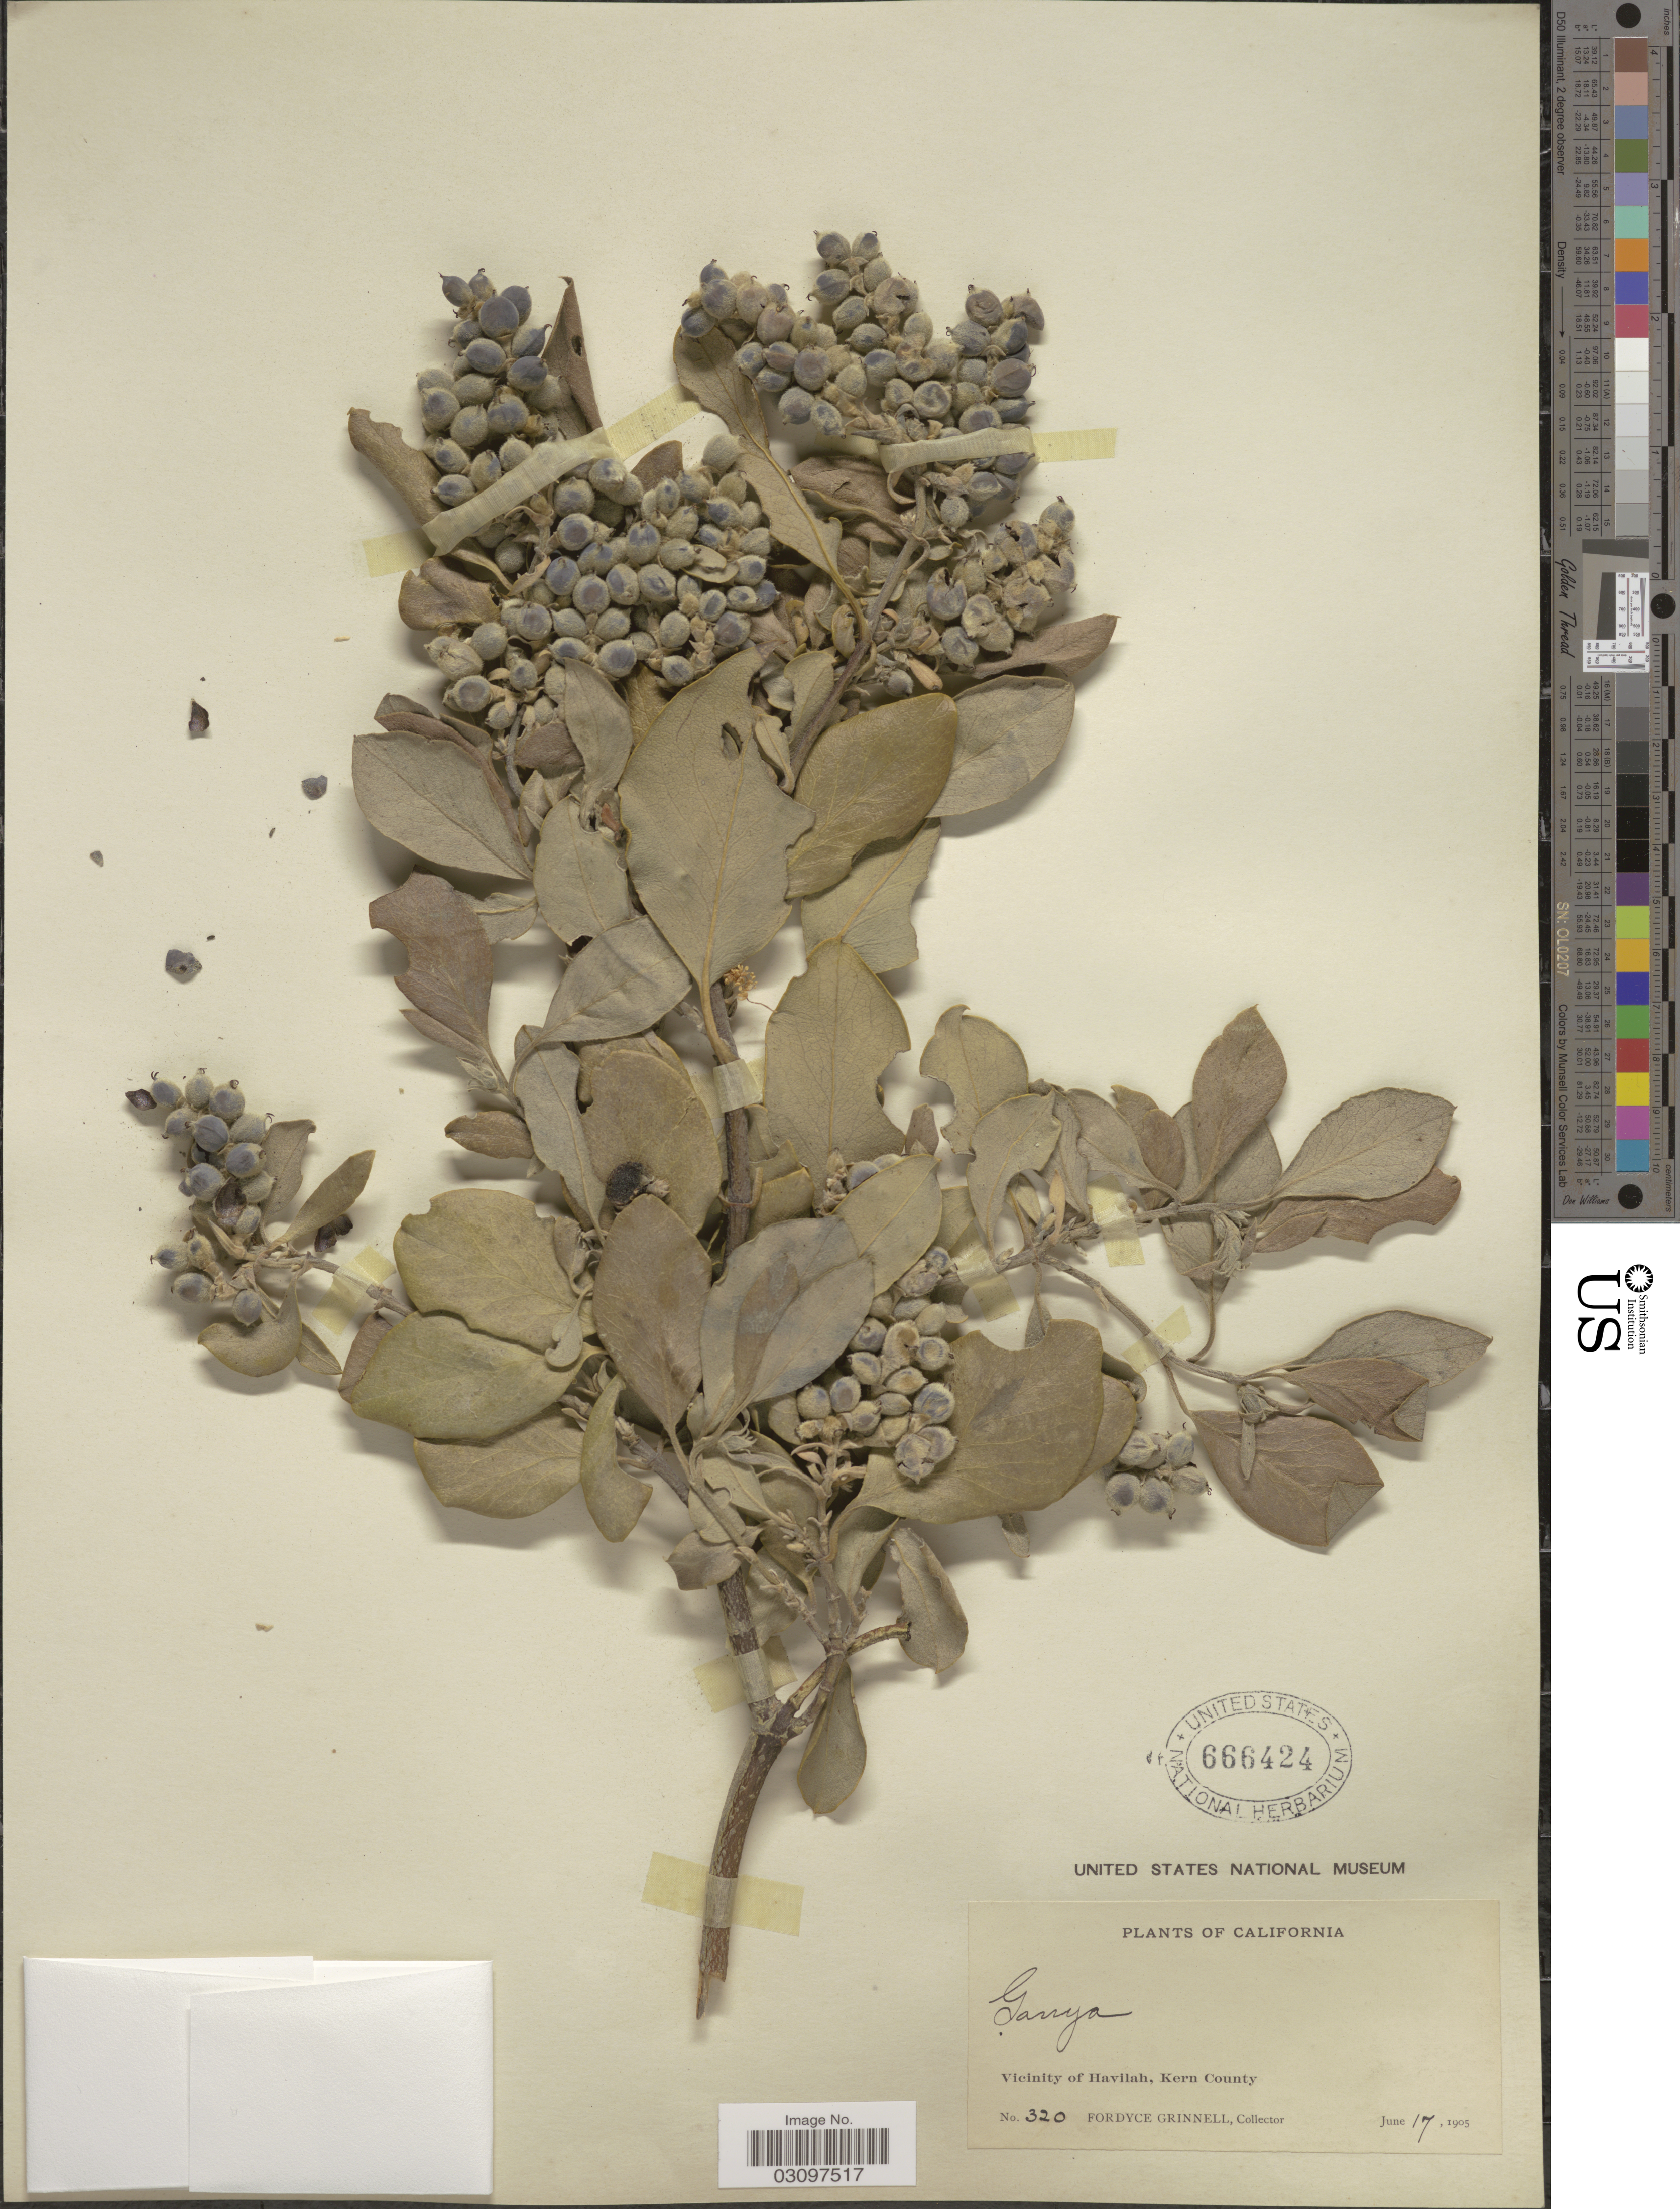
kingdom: Plantae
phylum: Tracheophyta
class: Magnoliopsida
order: Garryales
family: Garryaceae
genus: Garrya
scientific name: Garrya veatchii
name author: Kellogg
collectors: F. Grinnell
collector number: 320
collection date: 1905-06-17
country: United States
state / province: California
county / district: Kern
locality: Vicinity of Havilah, Kern County.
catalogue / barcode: US 666424